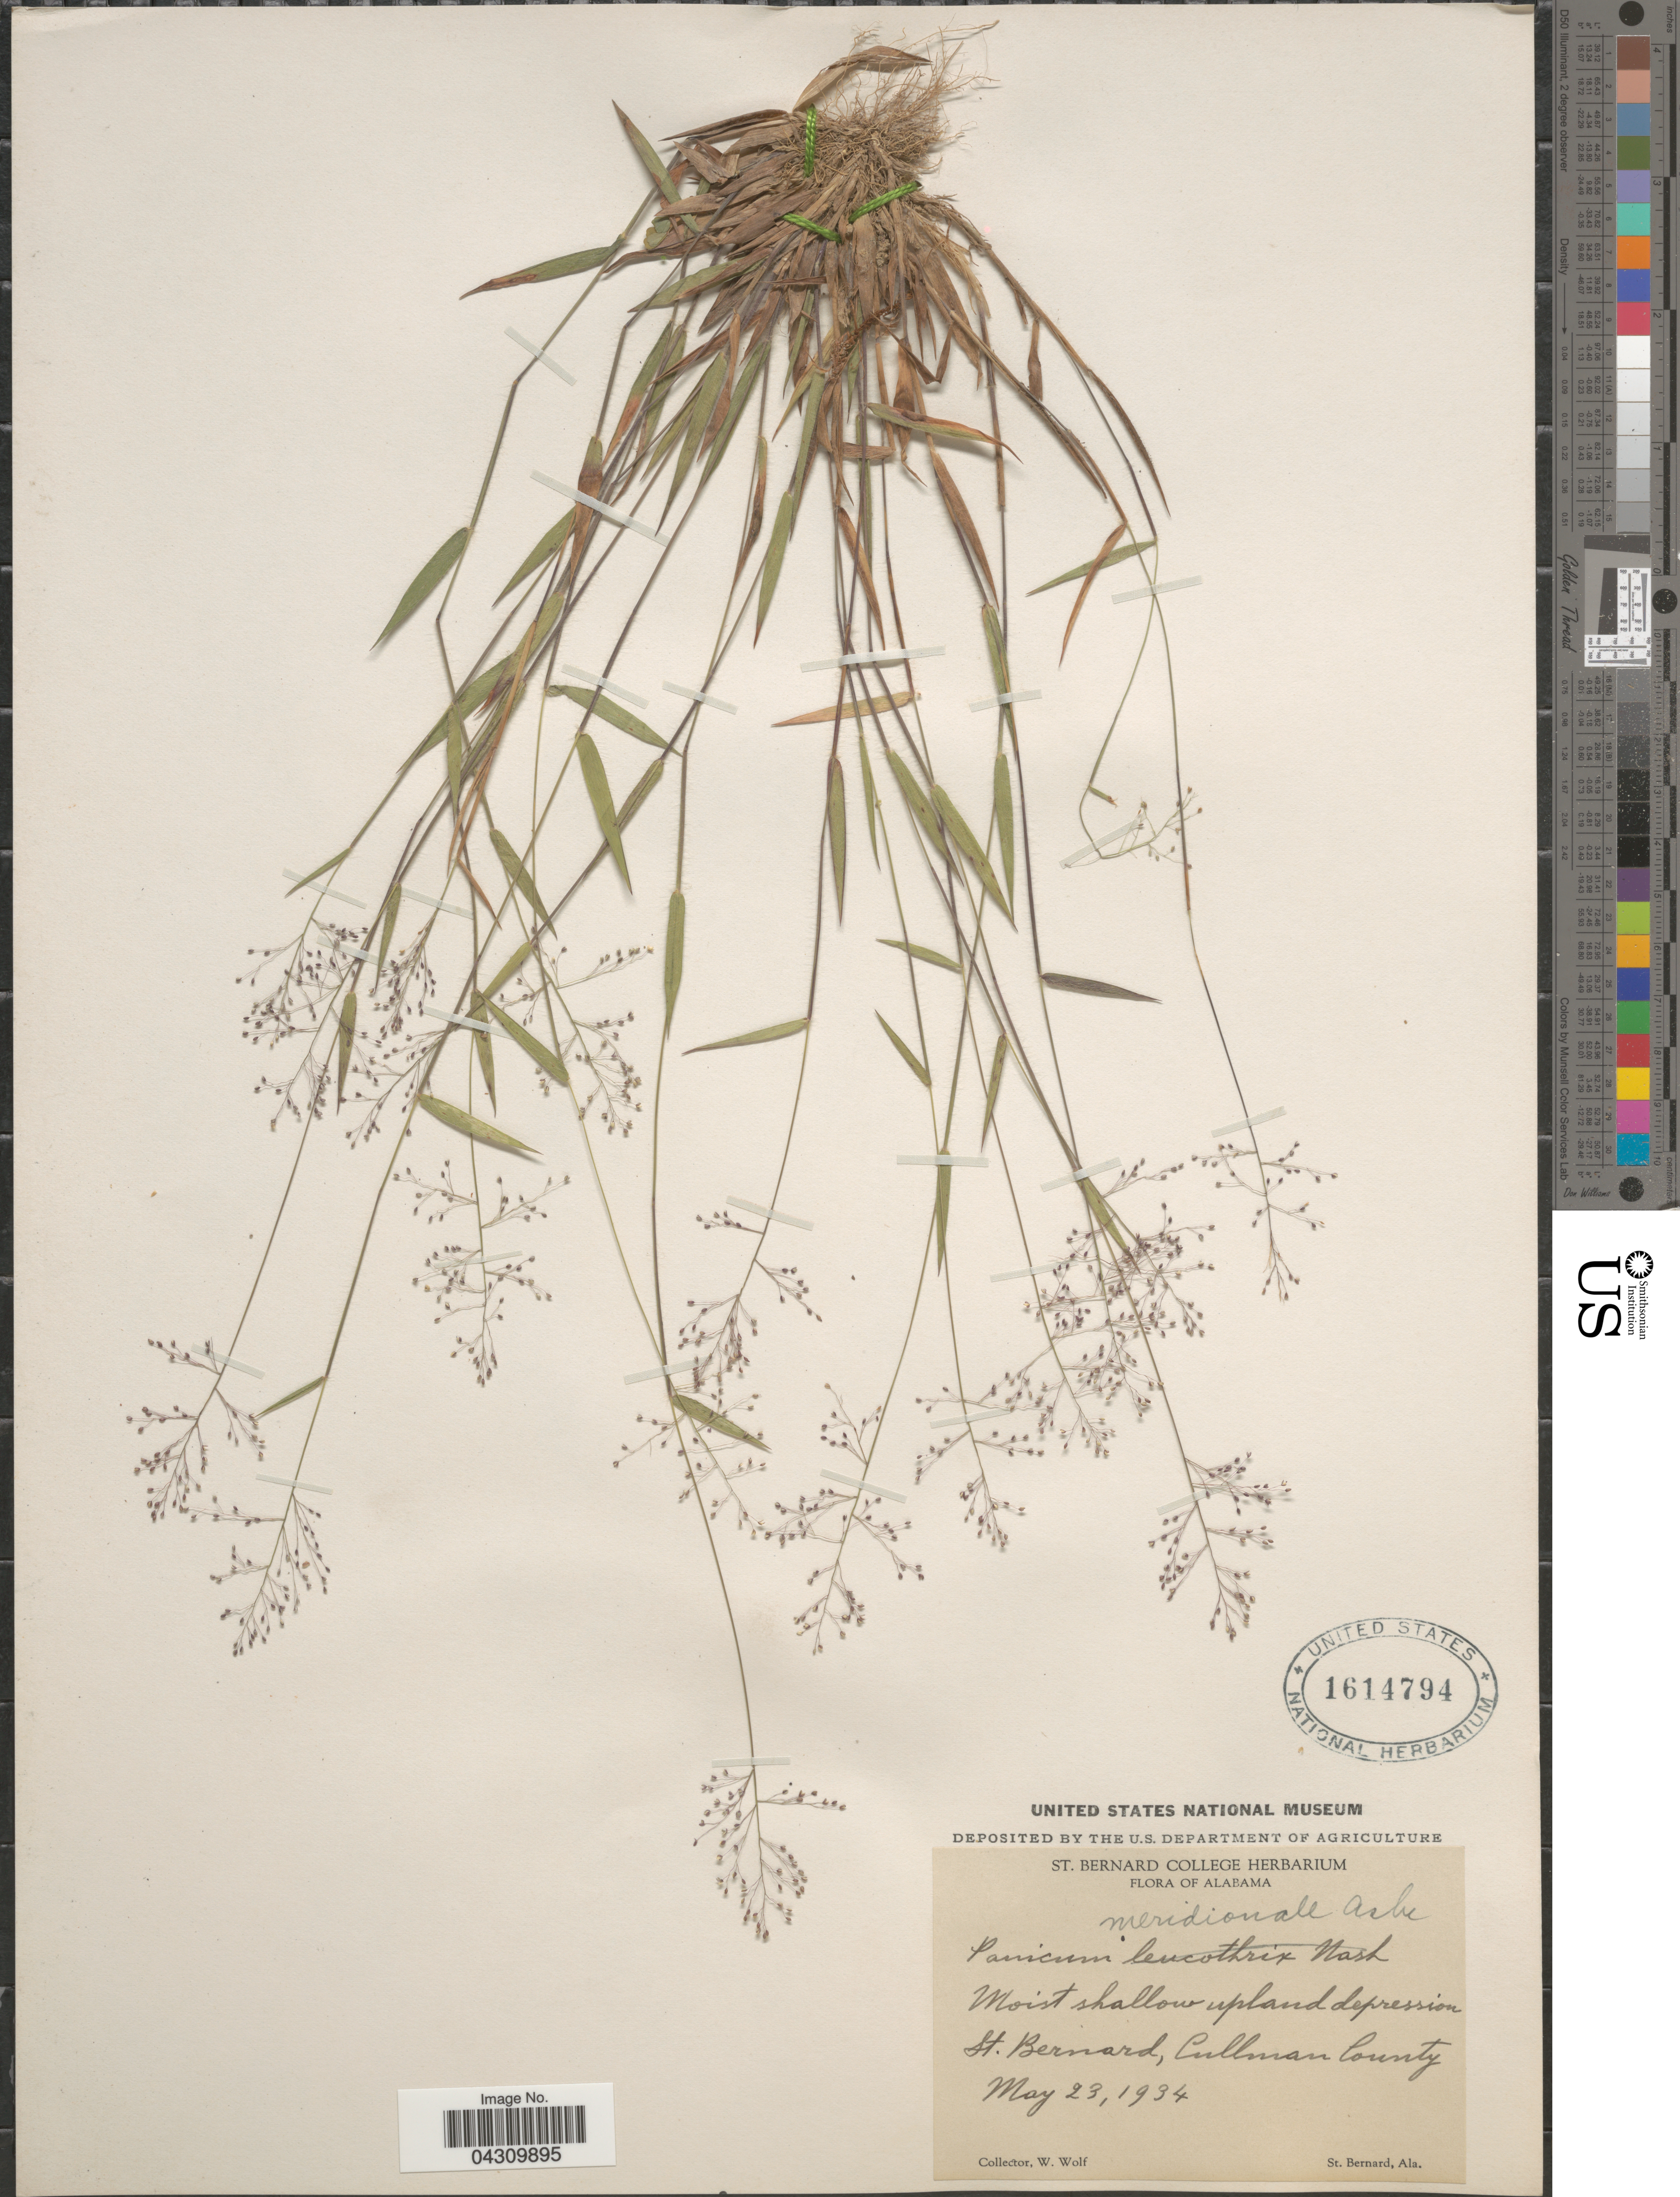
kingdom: Plantae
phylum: Tracheophyta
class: Liliopsida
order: Poales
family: Poaceae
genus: Dichanthelium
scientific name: Dichanthelium acuminatum var. acuminatum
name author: (Sw.) Gould & C.A. Clark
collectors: W. Wolf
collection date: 1934-05-23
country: United States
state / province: Alabama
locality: St. Bernard, Pullman County.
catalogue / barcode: US 1614794